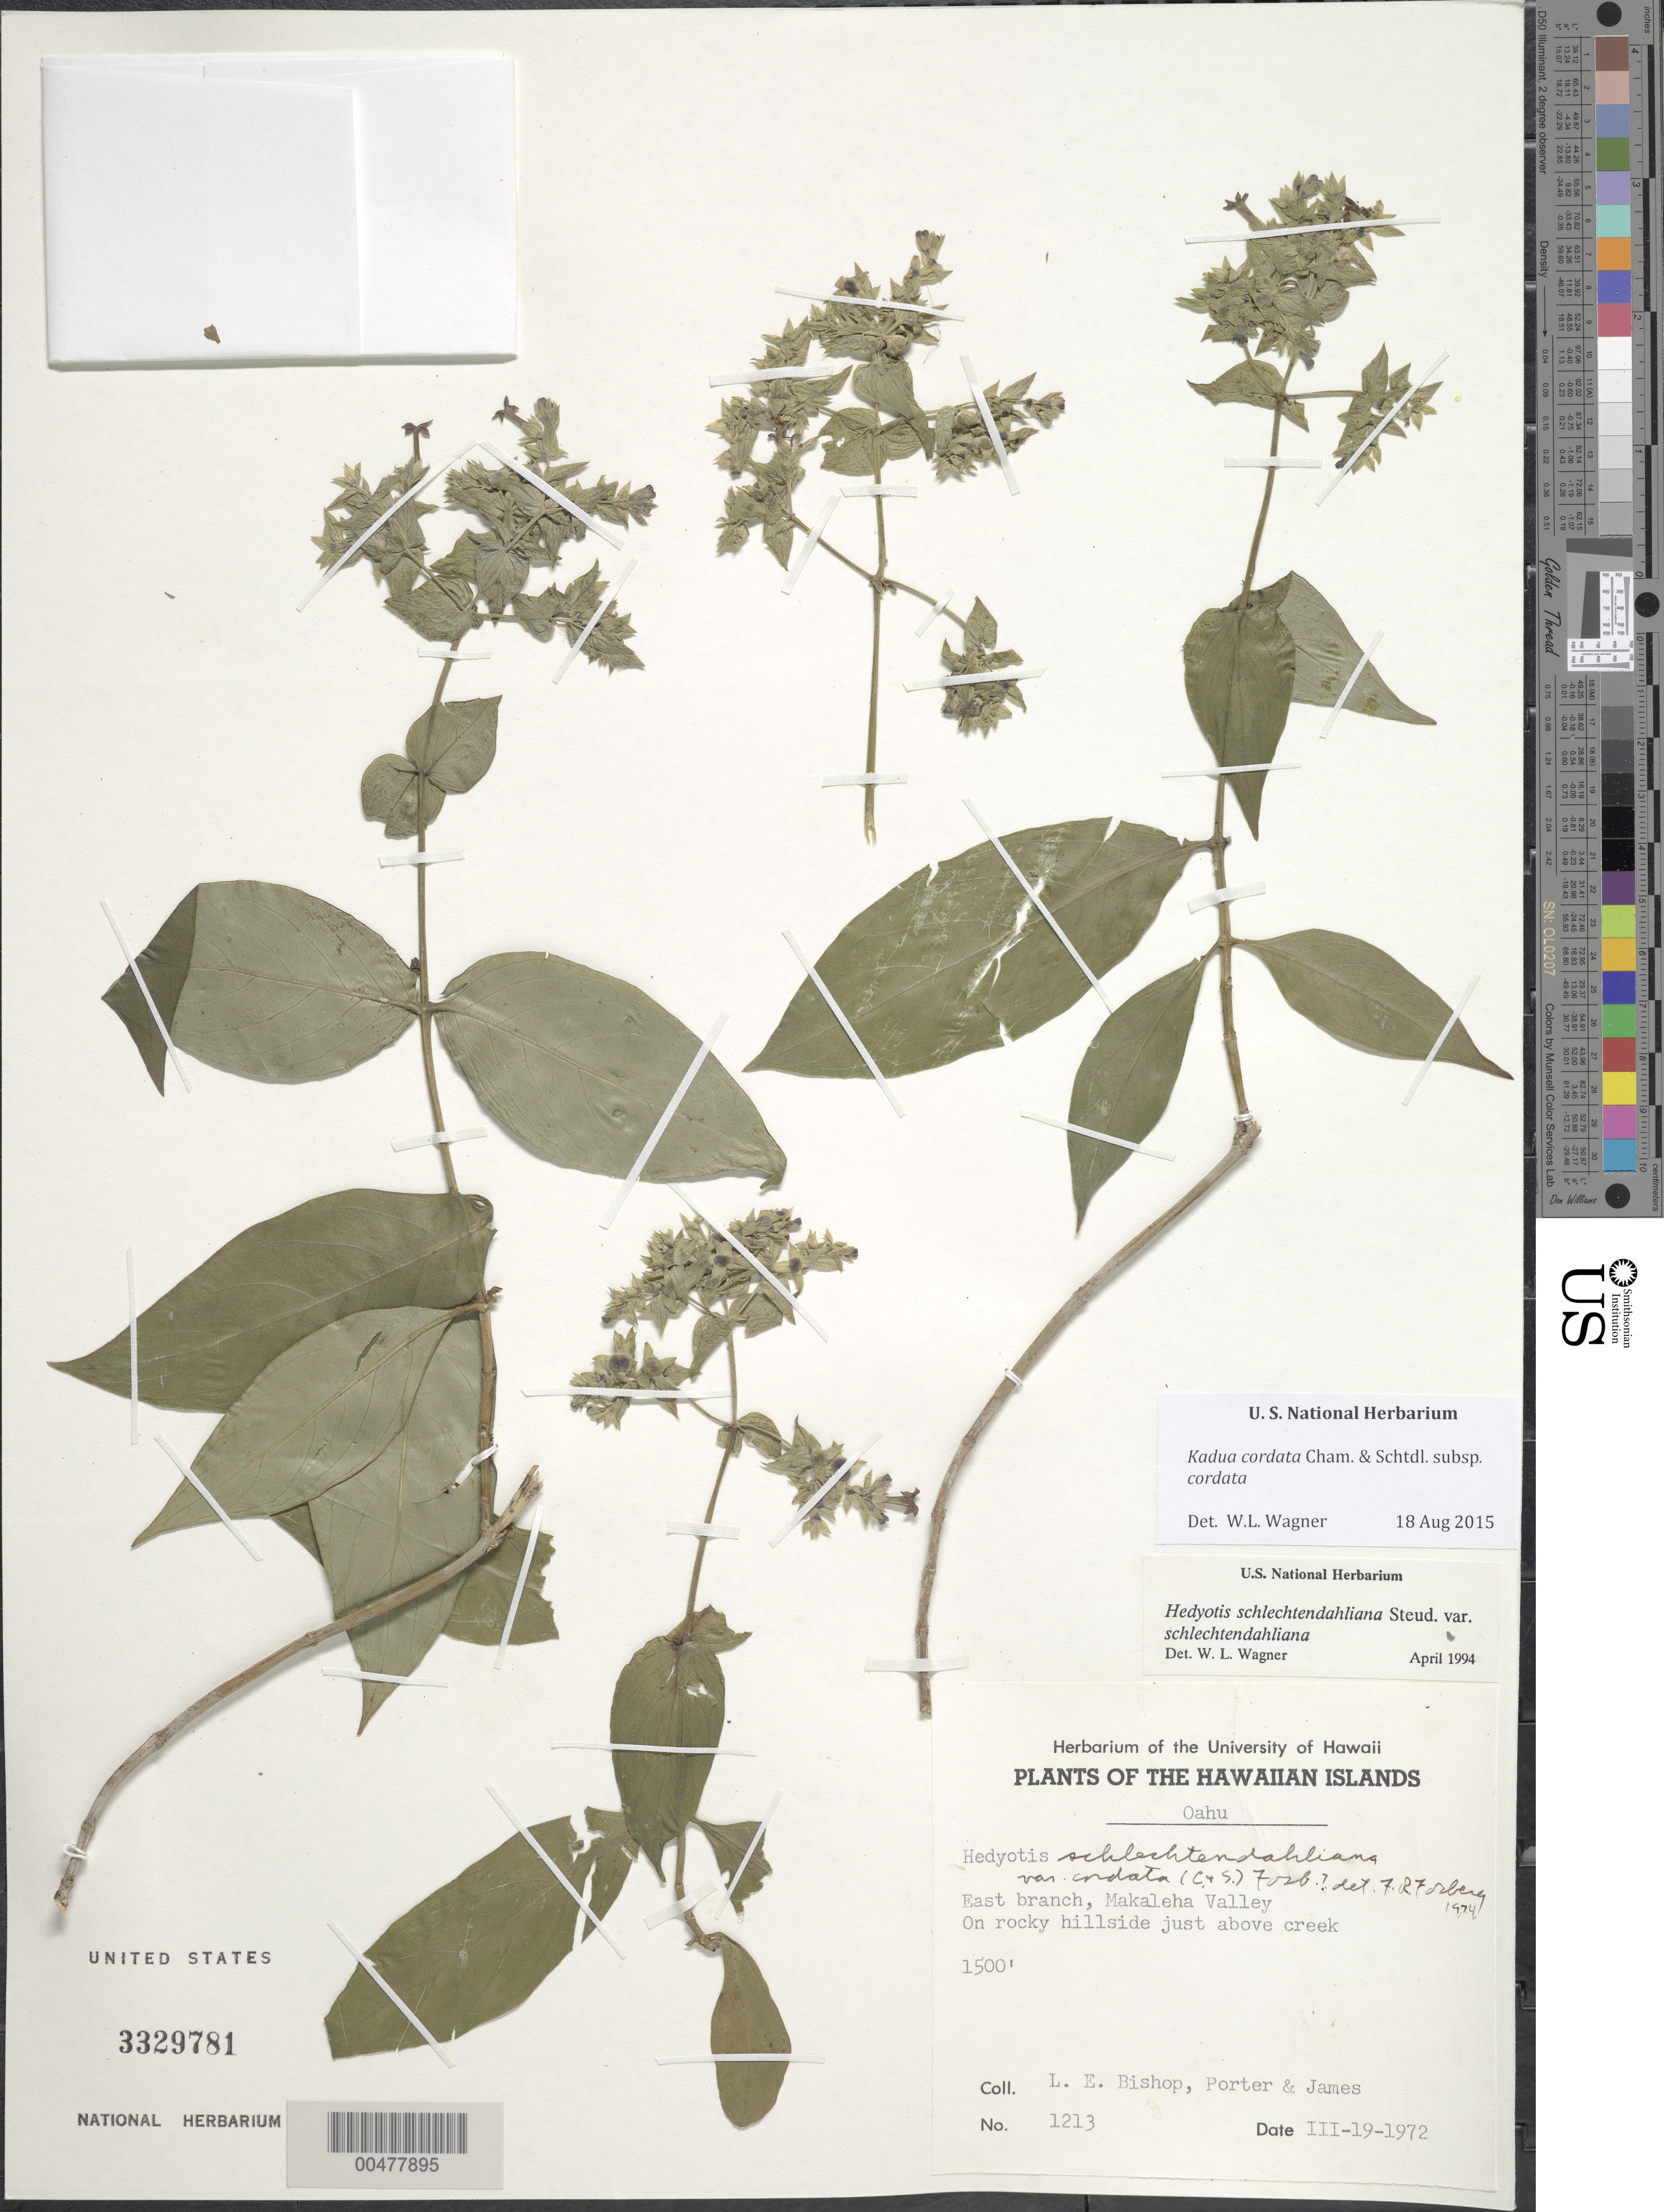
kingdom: Plantae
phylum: Tracheophyta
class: Magnoliopsida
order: Gentianales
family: Rubiaceae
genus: Kadua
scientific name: Kadua cordata subsp. cordata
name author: Cham. & Schltdl.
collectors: L. E. Bishop, -- Porter & James, --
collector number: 1213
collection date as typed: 19 Mar 1972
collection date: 1972-03-19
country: United States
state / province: Hawaii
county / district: Honolulu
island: Oahu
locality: E branch, Makaleha Valley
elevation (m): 457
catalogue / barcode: US 3329781